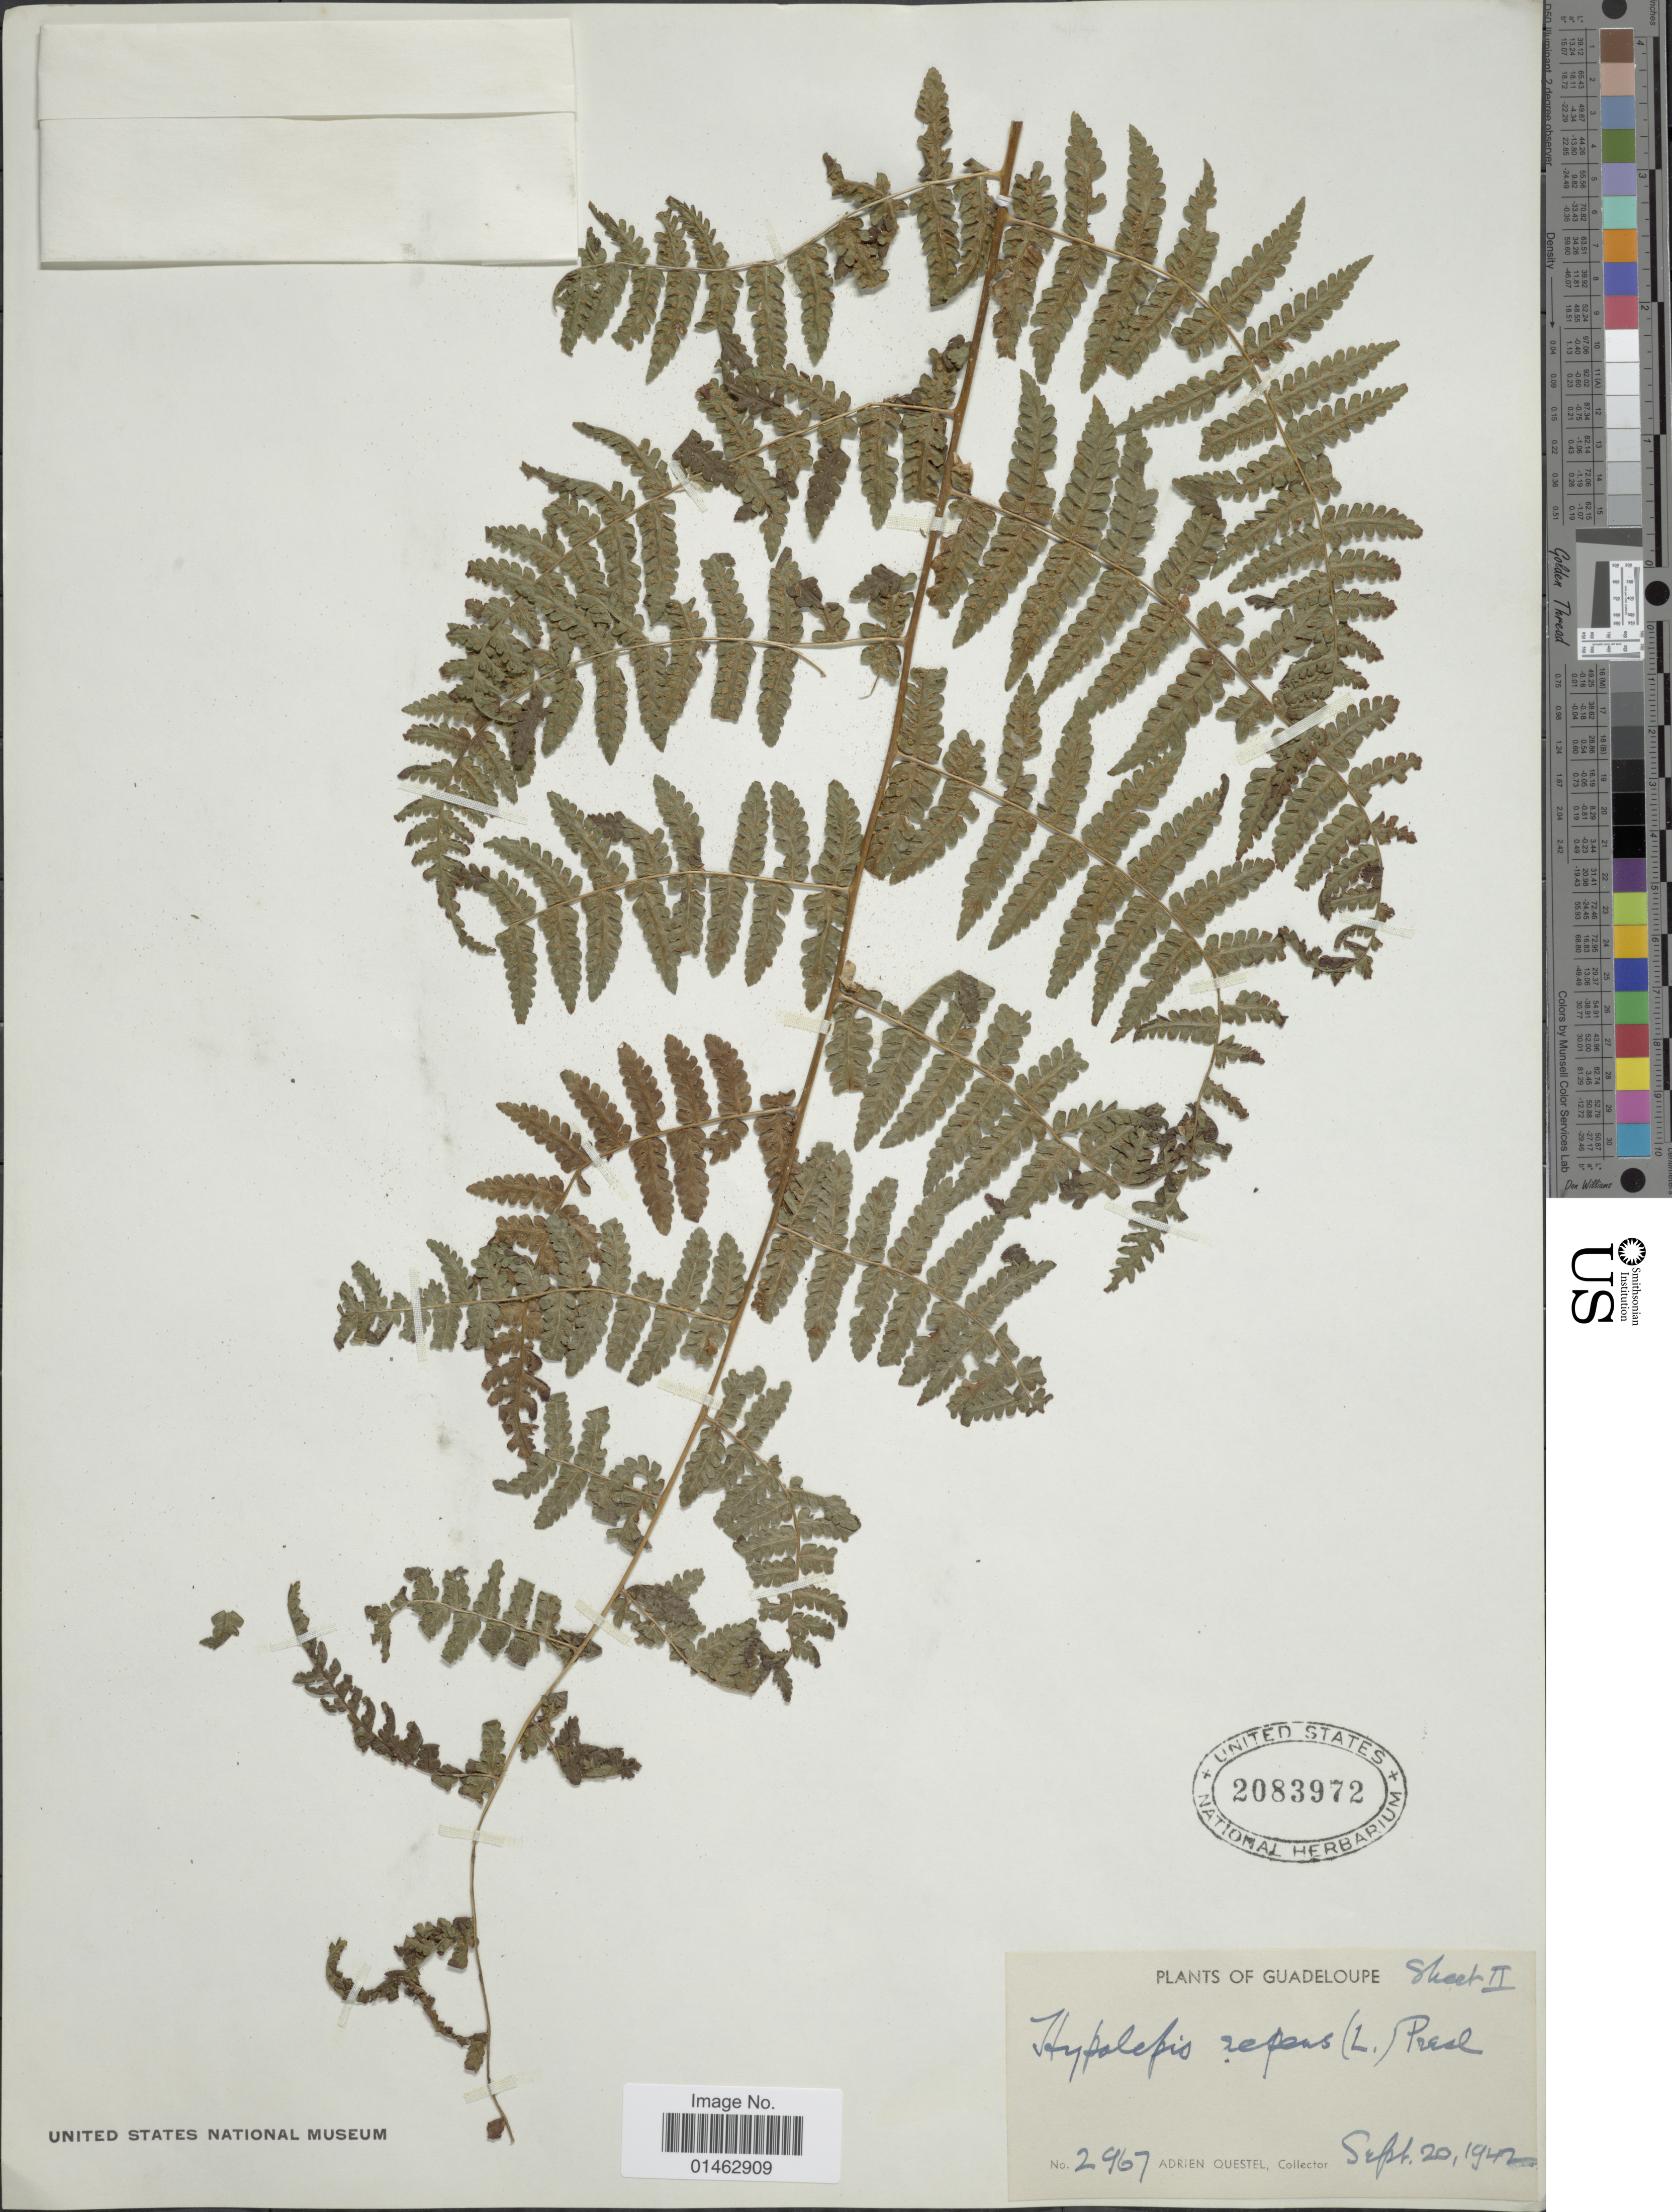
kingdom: Plantae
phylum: Tracheophyta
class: Polypodiopsida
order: Polypodiales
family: Dennstaedtiaceae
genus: Hypolepis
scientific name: Hypolepis repens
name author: (L.) C. Presl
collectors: A. Questel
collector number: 2967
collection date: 1942-09-20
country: Guadeloupe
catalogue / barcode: US 2083972